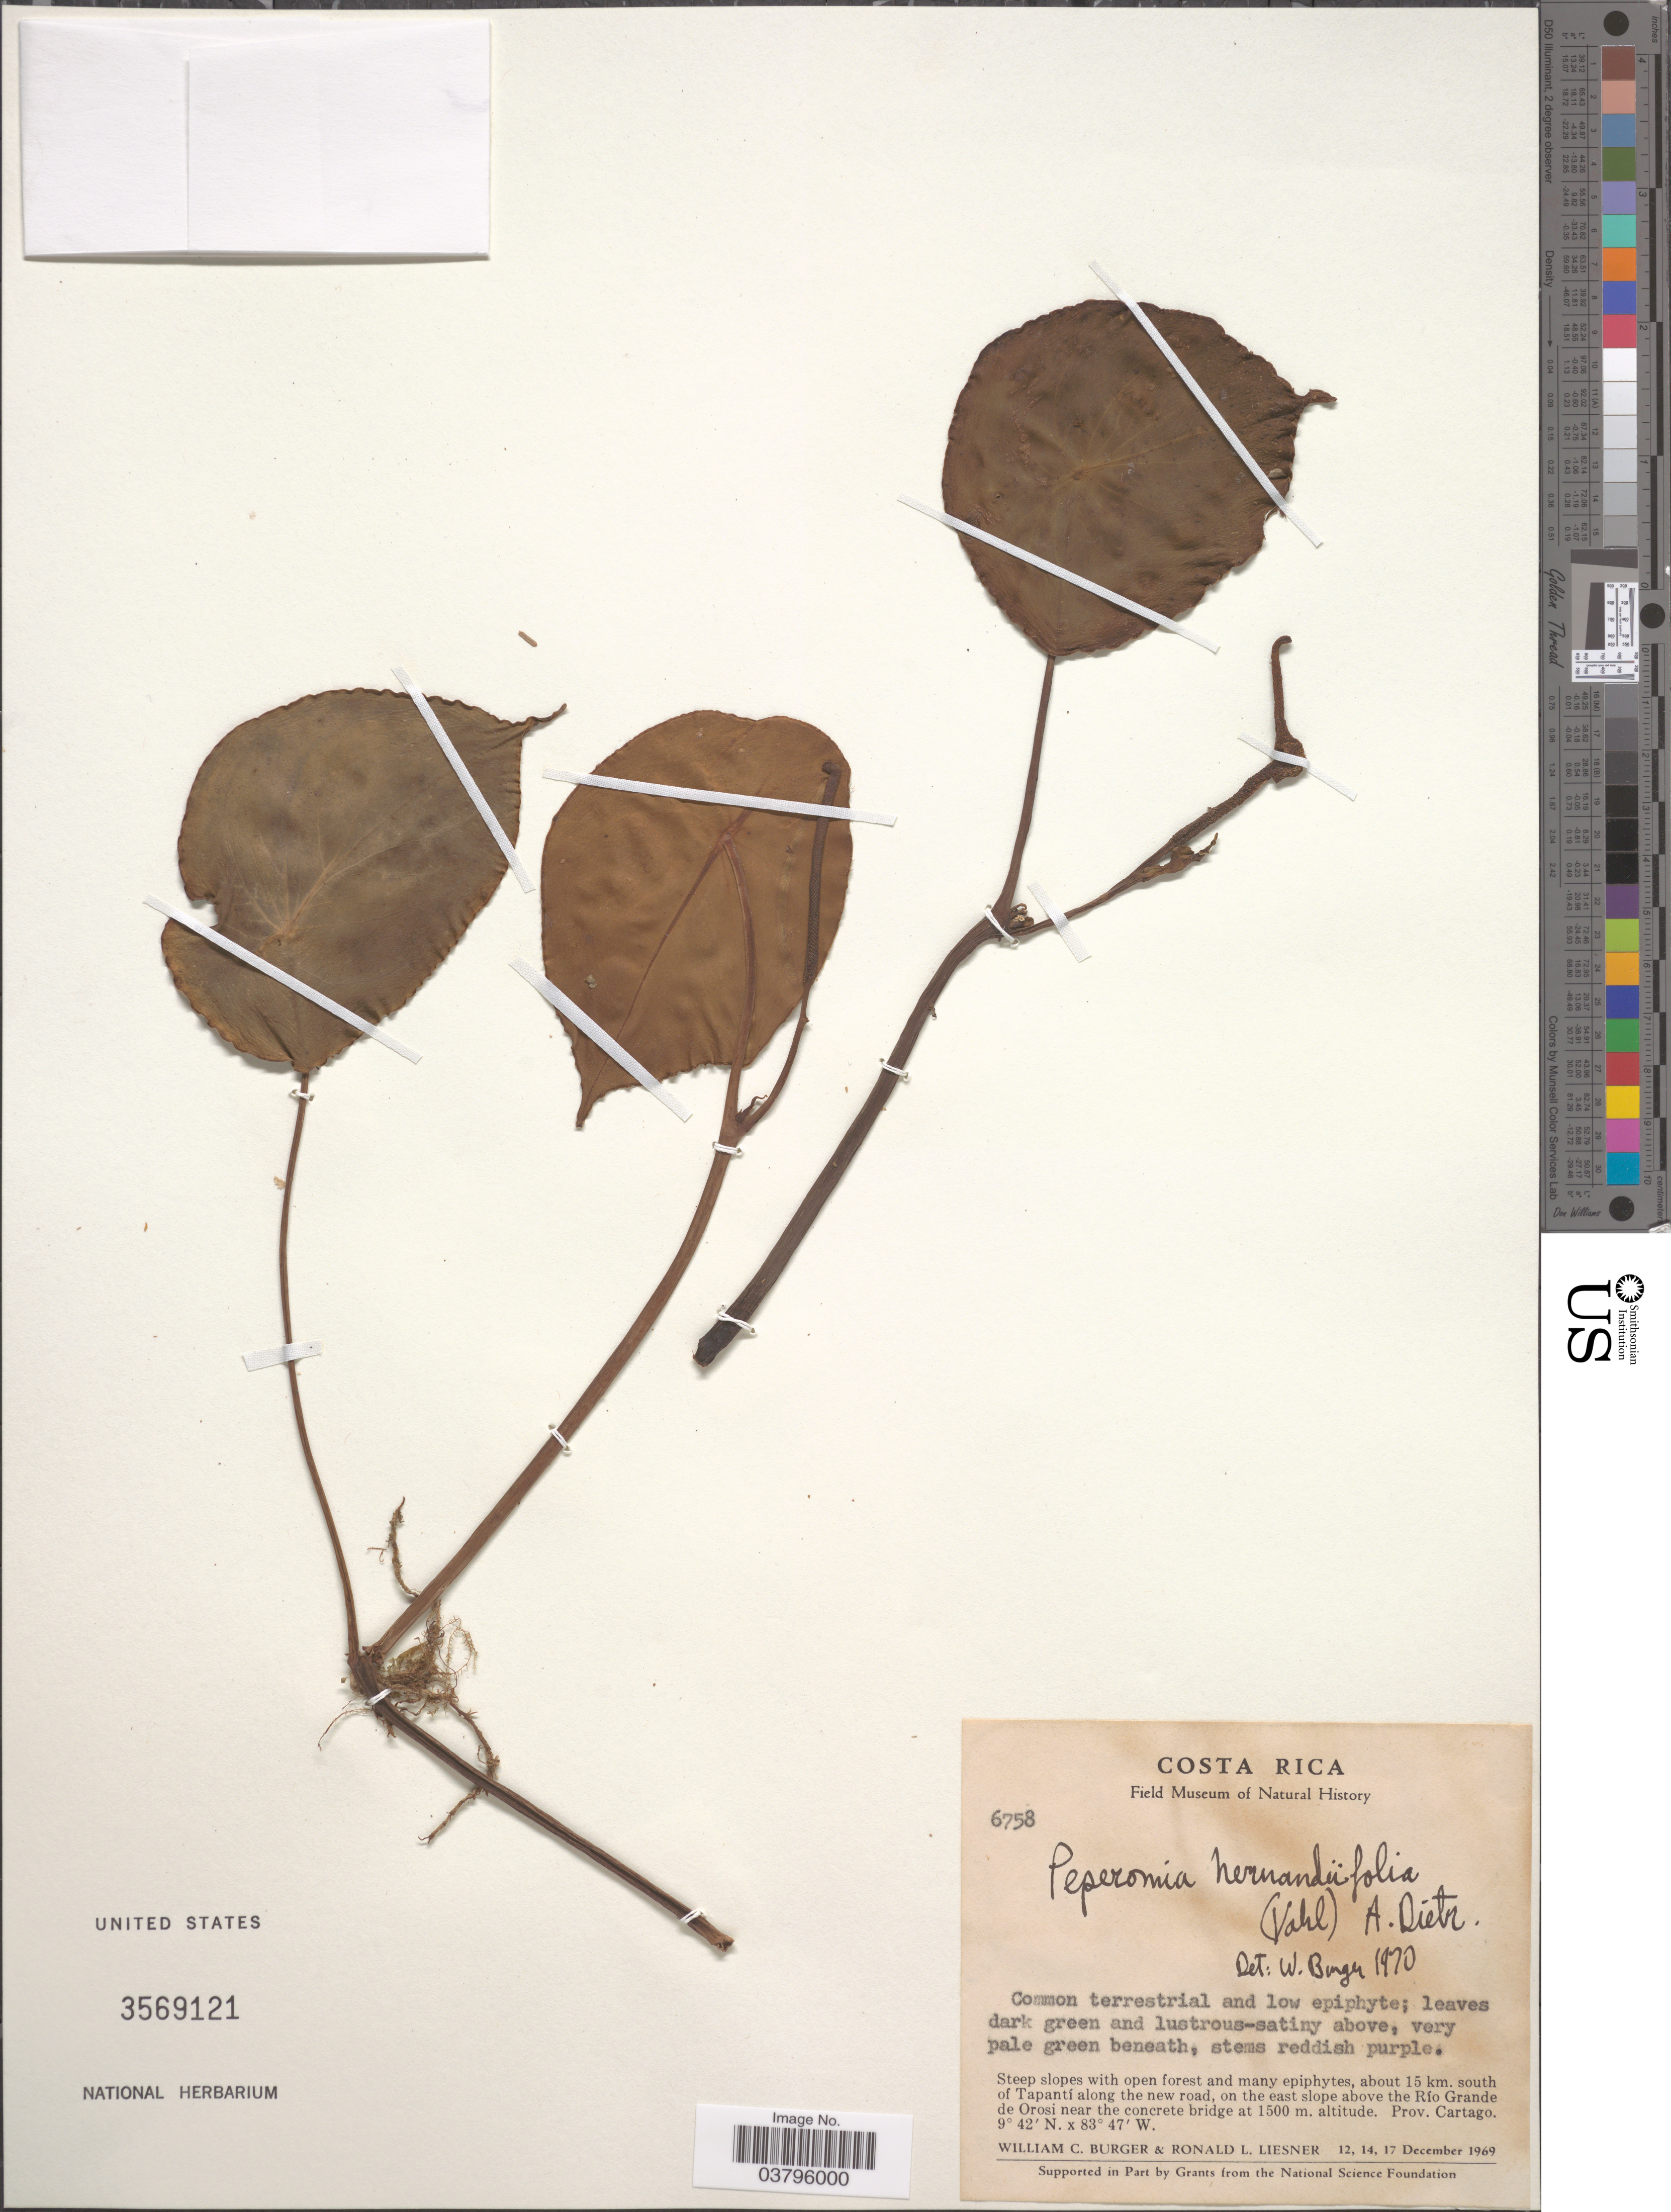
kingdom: Plantae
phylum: Tracheophyta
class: Magnoliopsida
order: Piperales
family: Piperaceae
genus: Peperomia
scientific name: Peperomia choroniana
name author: C. DC.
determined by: Jiménez, José Estaban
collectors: W. Burger & R. L. Liesner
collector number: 6758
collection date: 1969-12-12/1969-12-17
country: Costa Rica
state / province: Cartago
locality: Steep slopes with open forest and many epiphytes, about 15 km. south of Tapantí along the new road, on the east slope above the Río Grande de Orosi near the concrete bridge.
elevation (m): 1500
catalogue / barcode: US 3569121